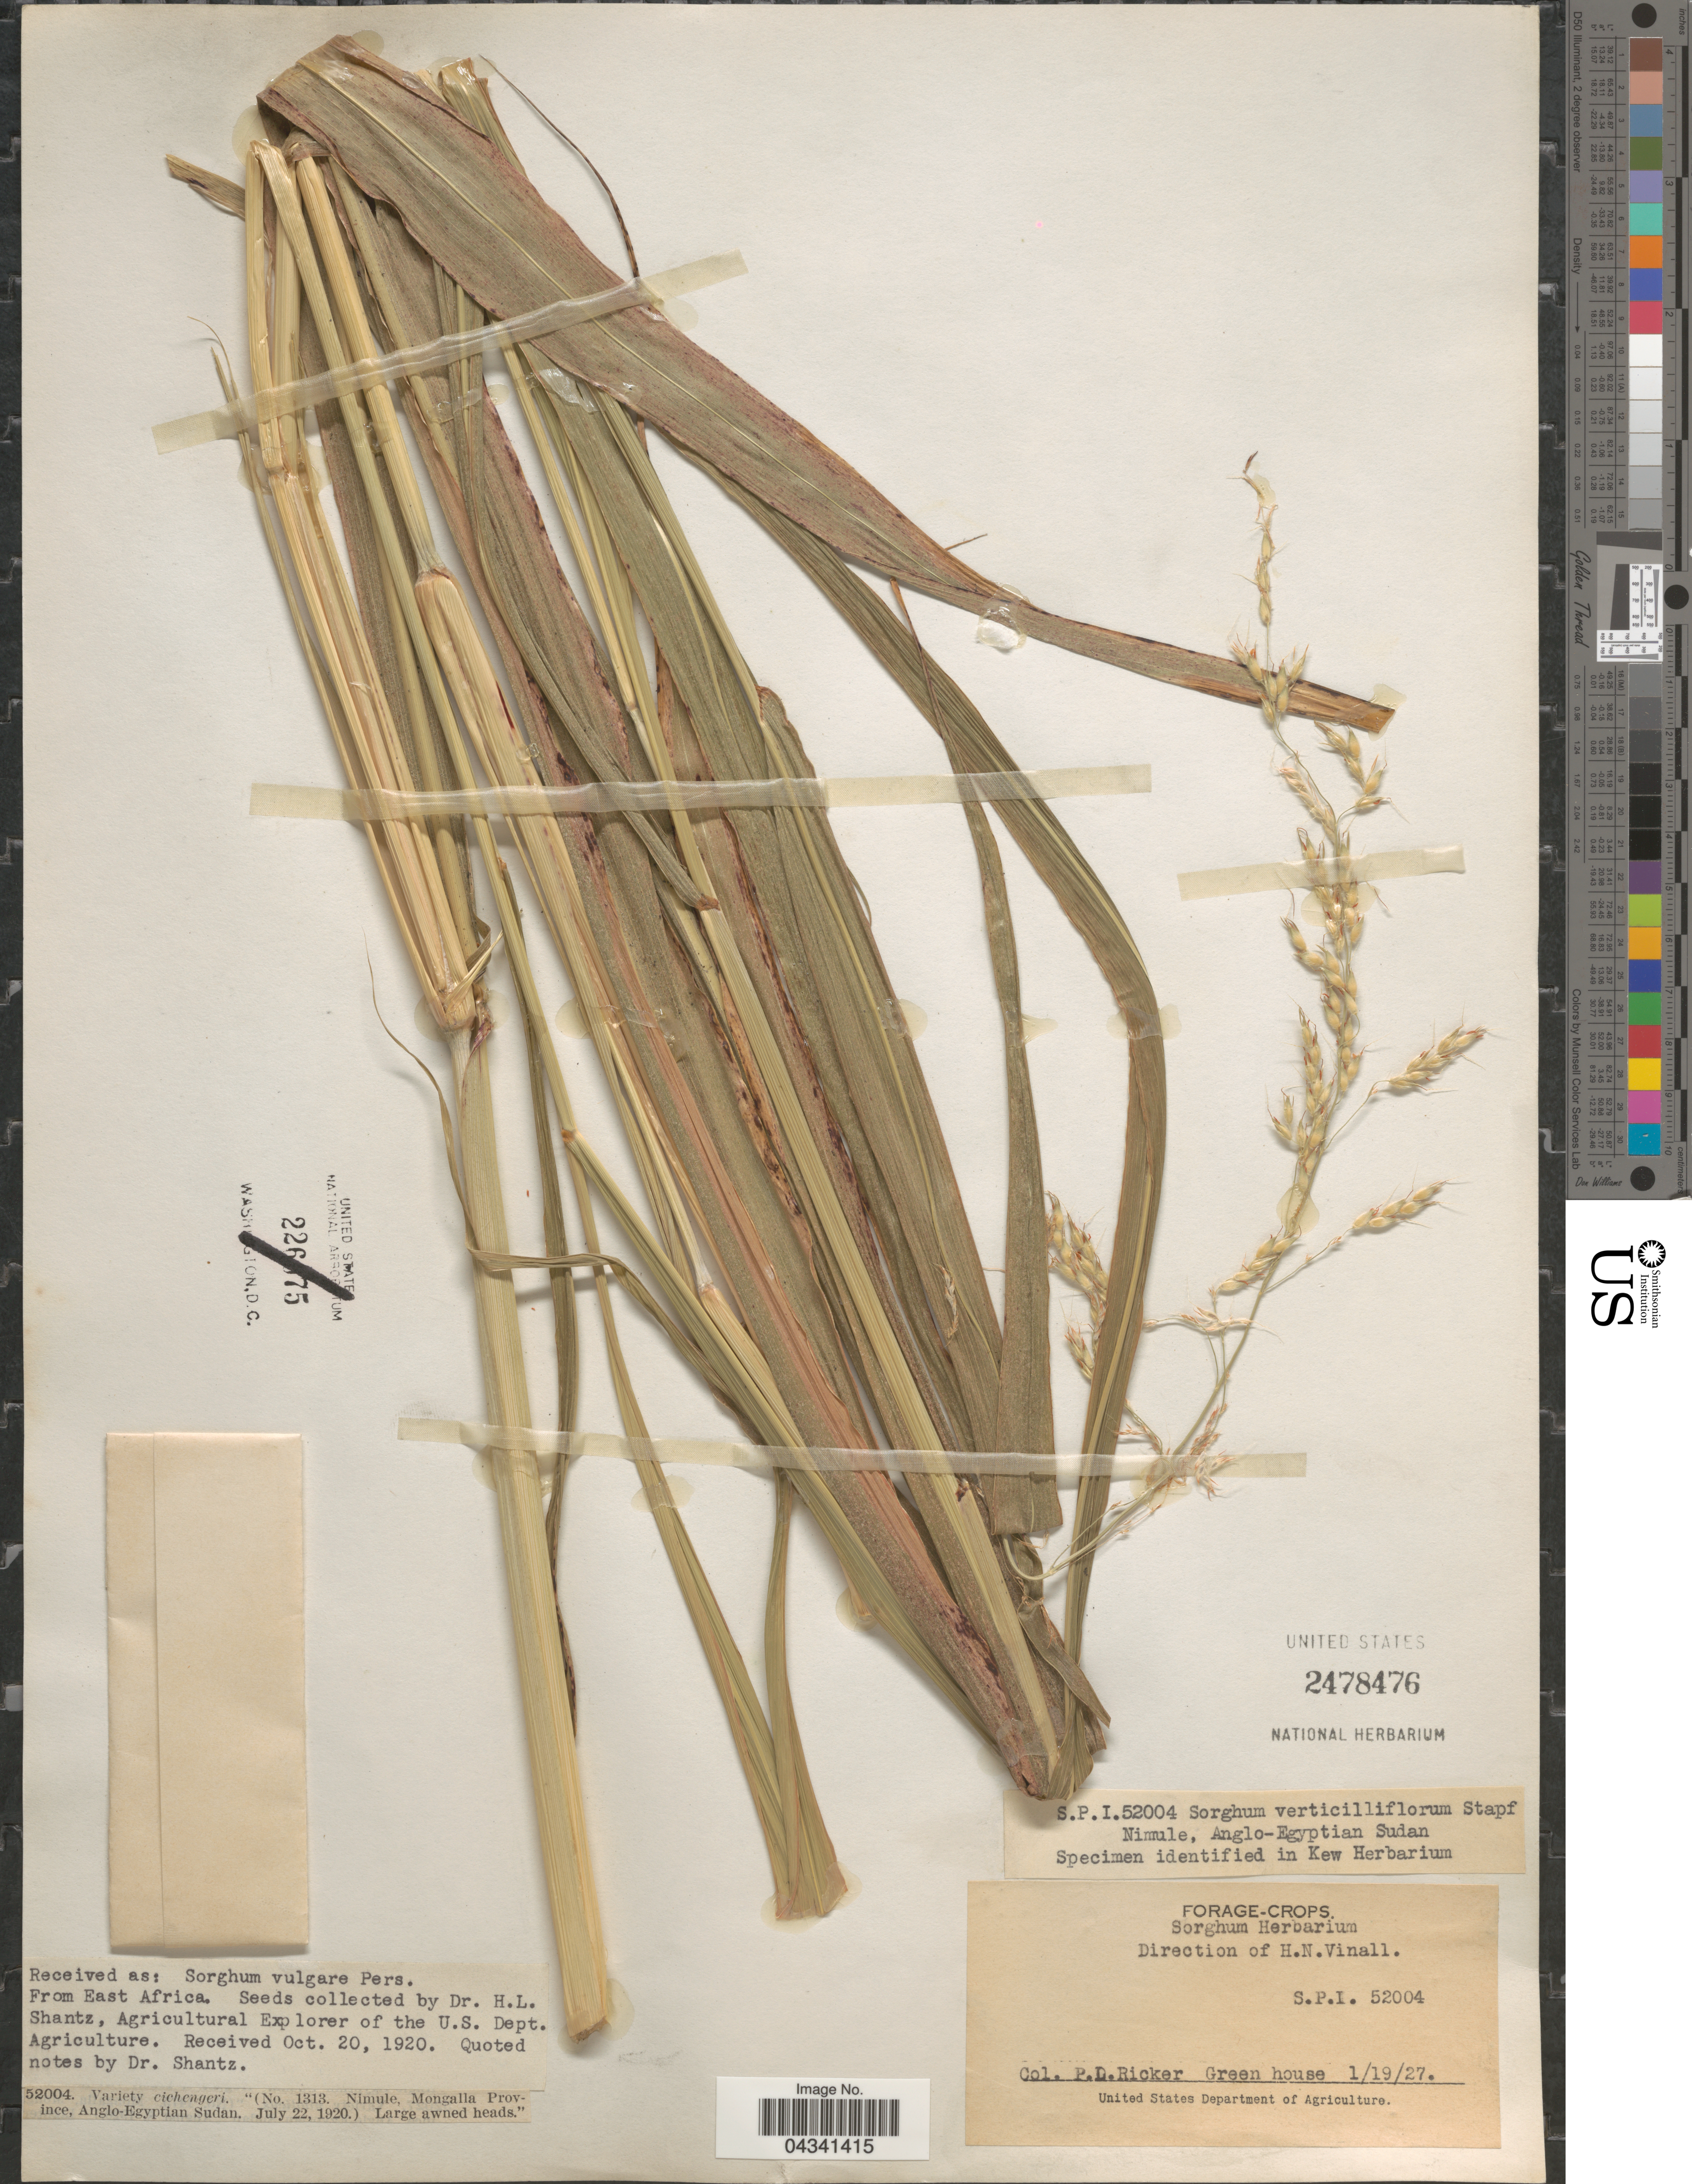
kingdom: Plantae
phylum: Tracheophyta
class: Liliopsida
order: Poales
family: Poaceae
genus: Sorghum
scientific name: Sorghum arundinaceum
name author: (Desv.) Stapf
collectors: P. Ricker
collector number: S.P.I. 52004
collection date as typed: Transcribed d/m/y: 19/1/27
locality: Green house.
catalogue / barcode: US 2478476